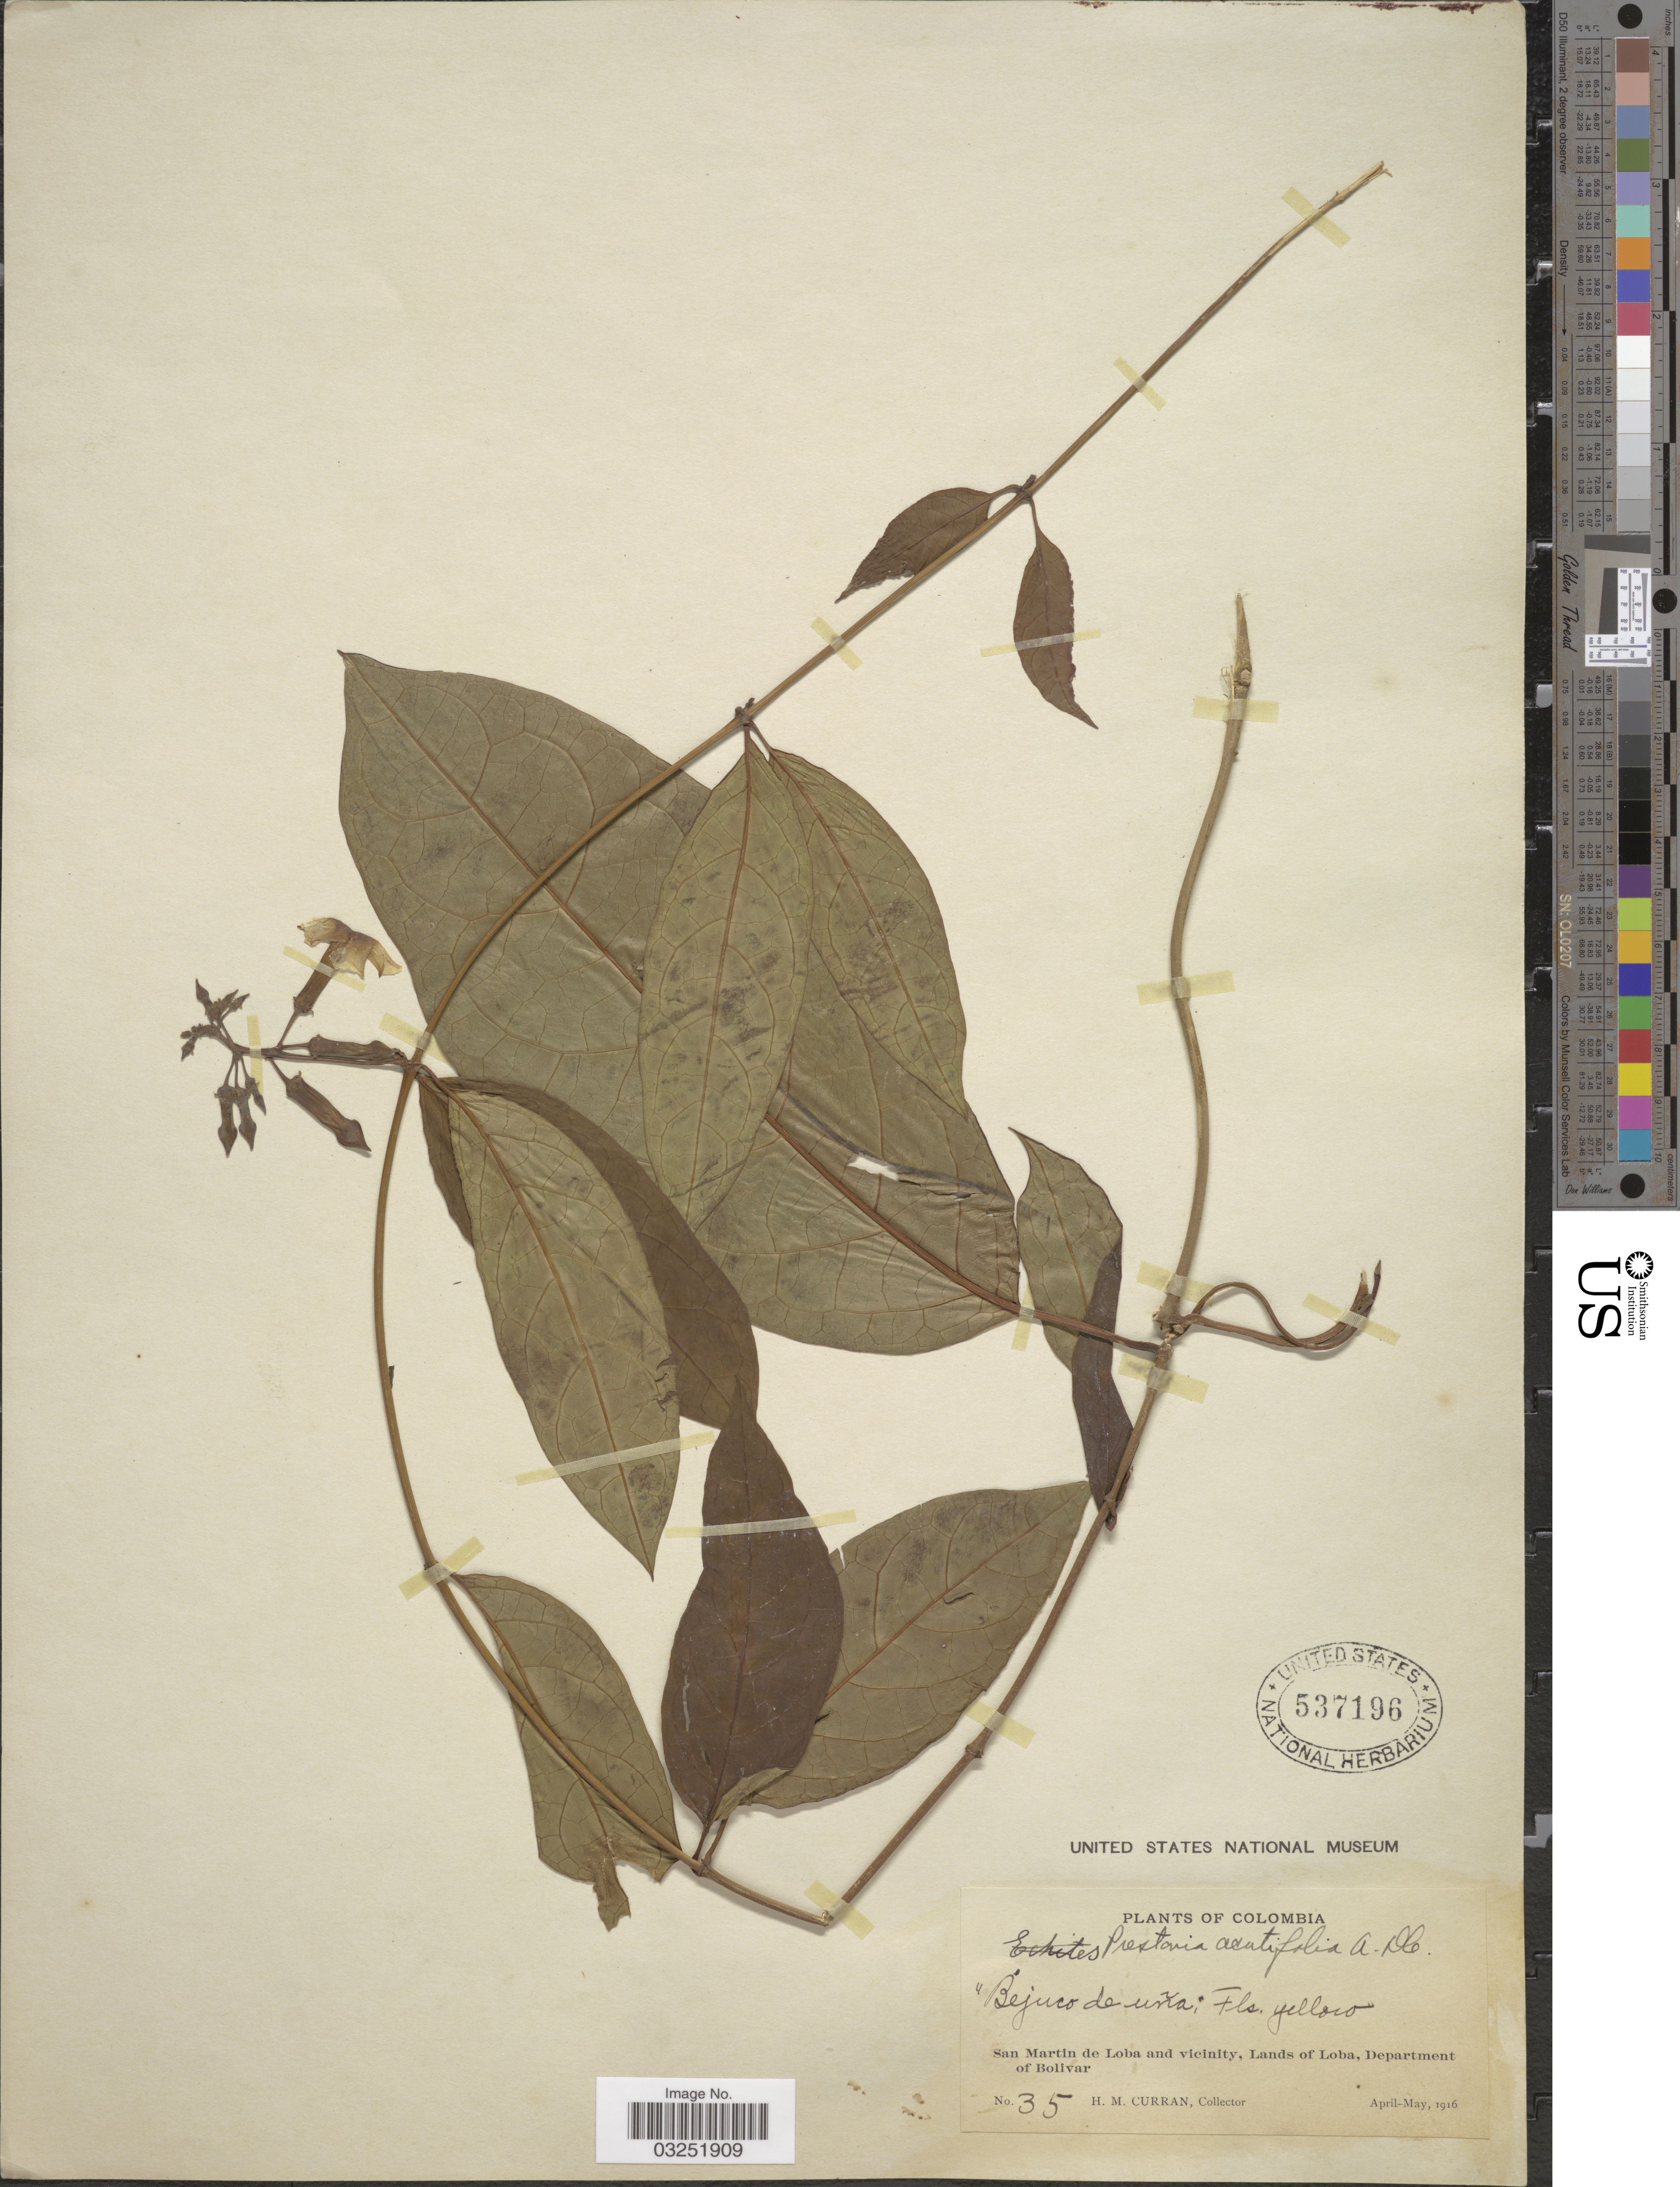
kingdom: Plantae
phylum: Tracheophyta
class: Magnoliopsida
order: Gentianales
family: Apocynaceae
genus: Prestonia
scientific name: Prestonia acutifolia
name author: (Benth. & Müll. Arg.) K. Schum.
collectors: H. M. Curran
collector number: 35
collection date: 1916-04/1916-05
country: Colombia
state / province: Bolívar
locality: San Martin de Loba and vicinity, Lands of Loba, Department of Bolivar.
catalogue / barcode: US 537196